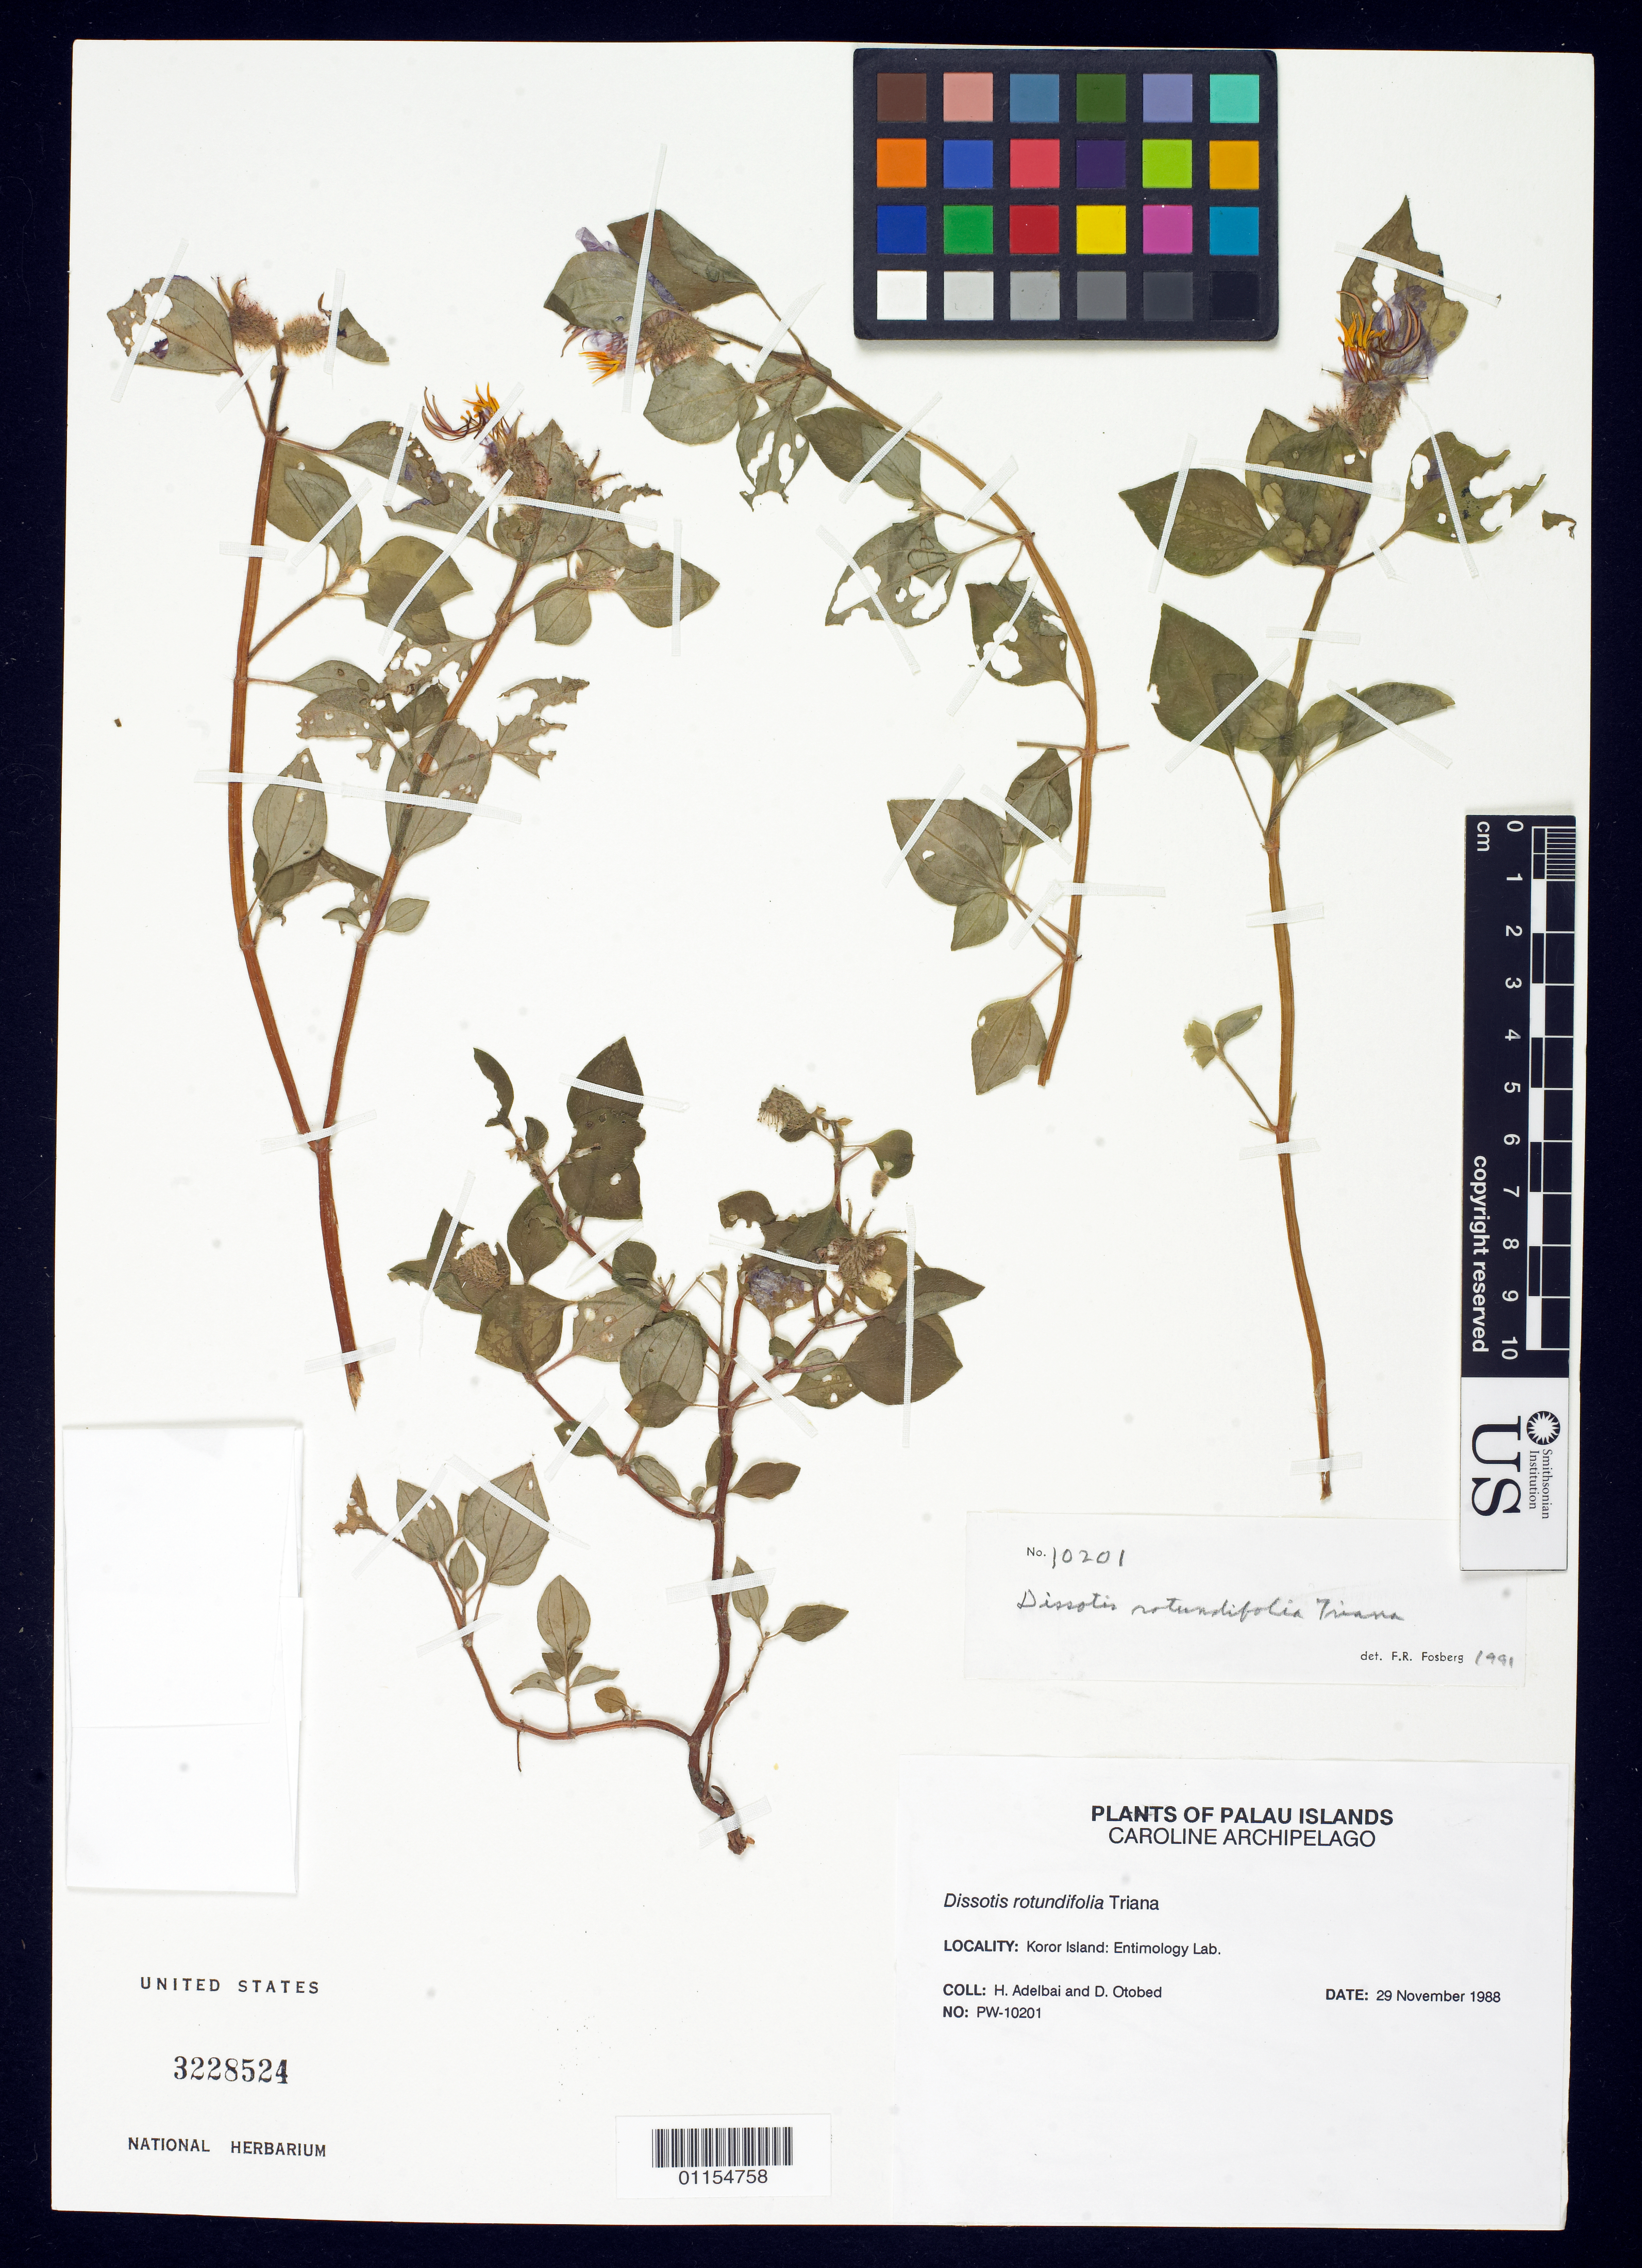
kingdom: Plantae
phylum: Tracheophyta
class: Magnoliopsida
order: Myrtales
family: Melastomataceae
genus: Heterotis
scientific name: Heterotis rotundifolia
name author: (Sm.) Jacq.-Fél.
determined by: Wagner, W. L., (BOT), Smithsonian Institution - National Museum of Natural History (UNITED STATES)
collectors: H. Adelbai & D. O. Otobed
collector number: PW-10201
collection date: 1988-11-29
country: Palau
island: Oreor [Koror] I.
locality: Koror Island: Entimology lab.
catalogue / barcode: US 3228524